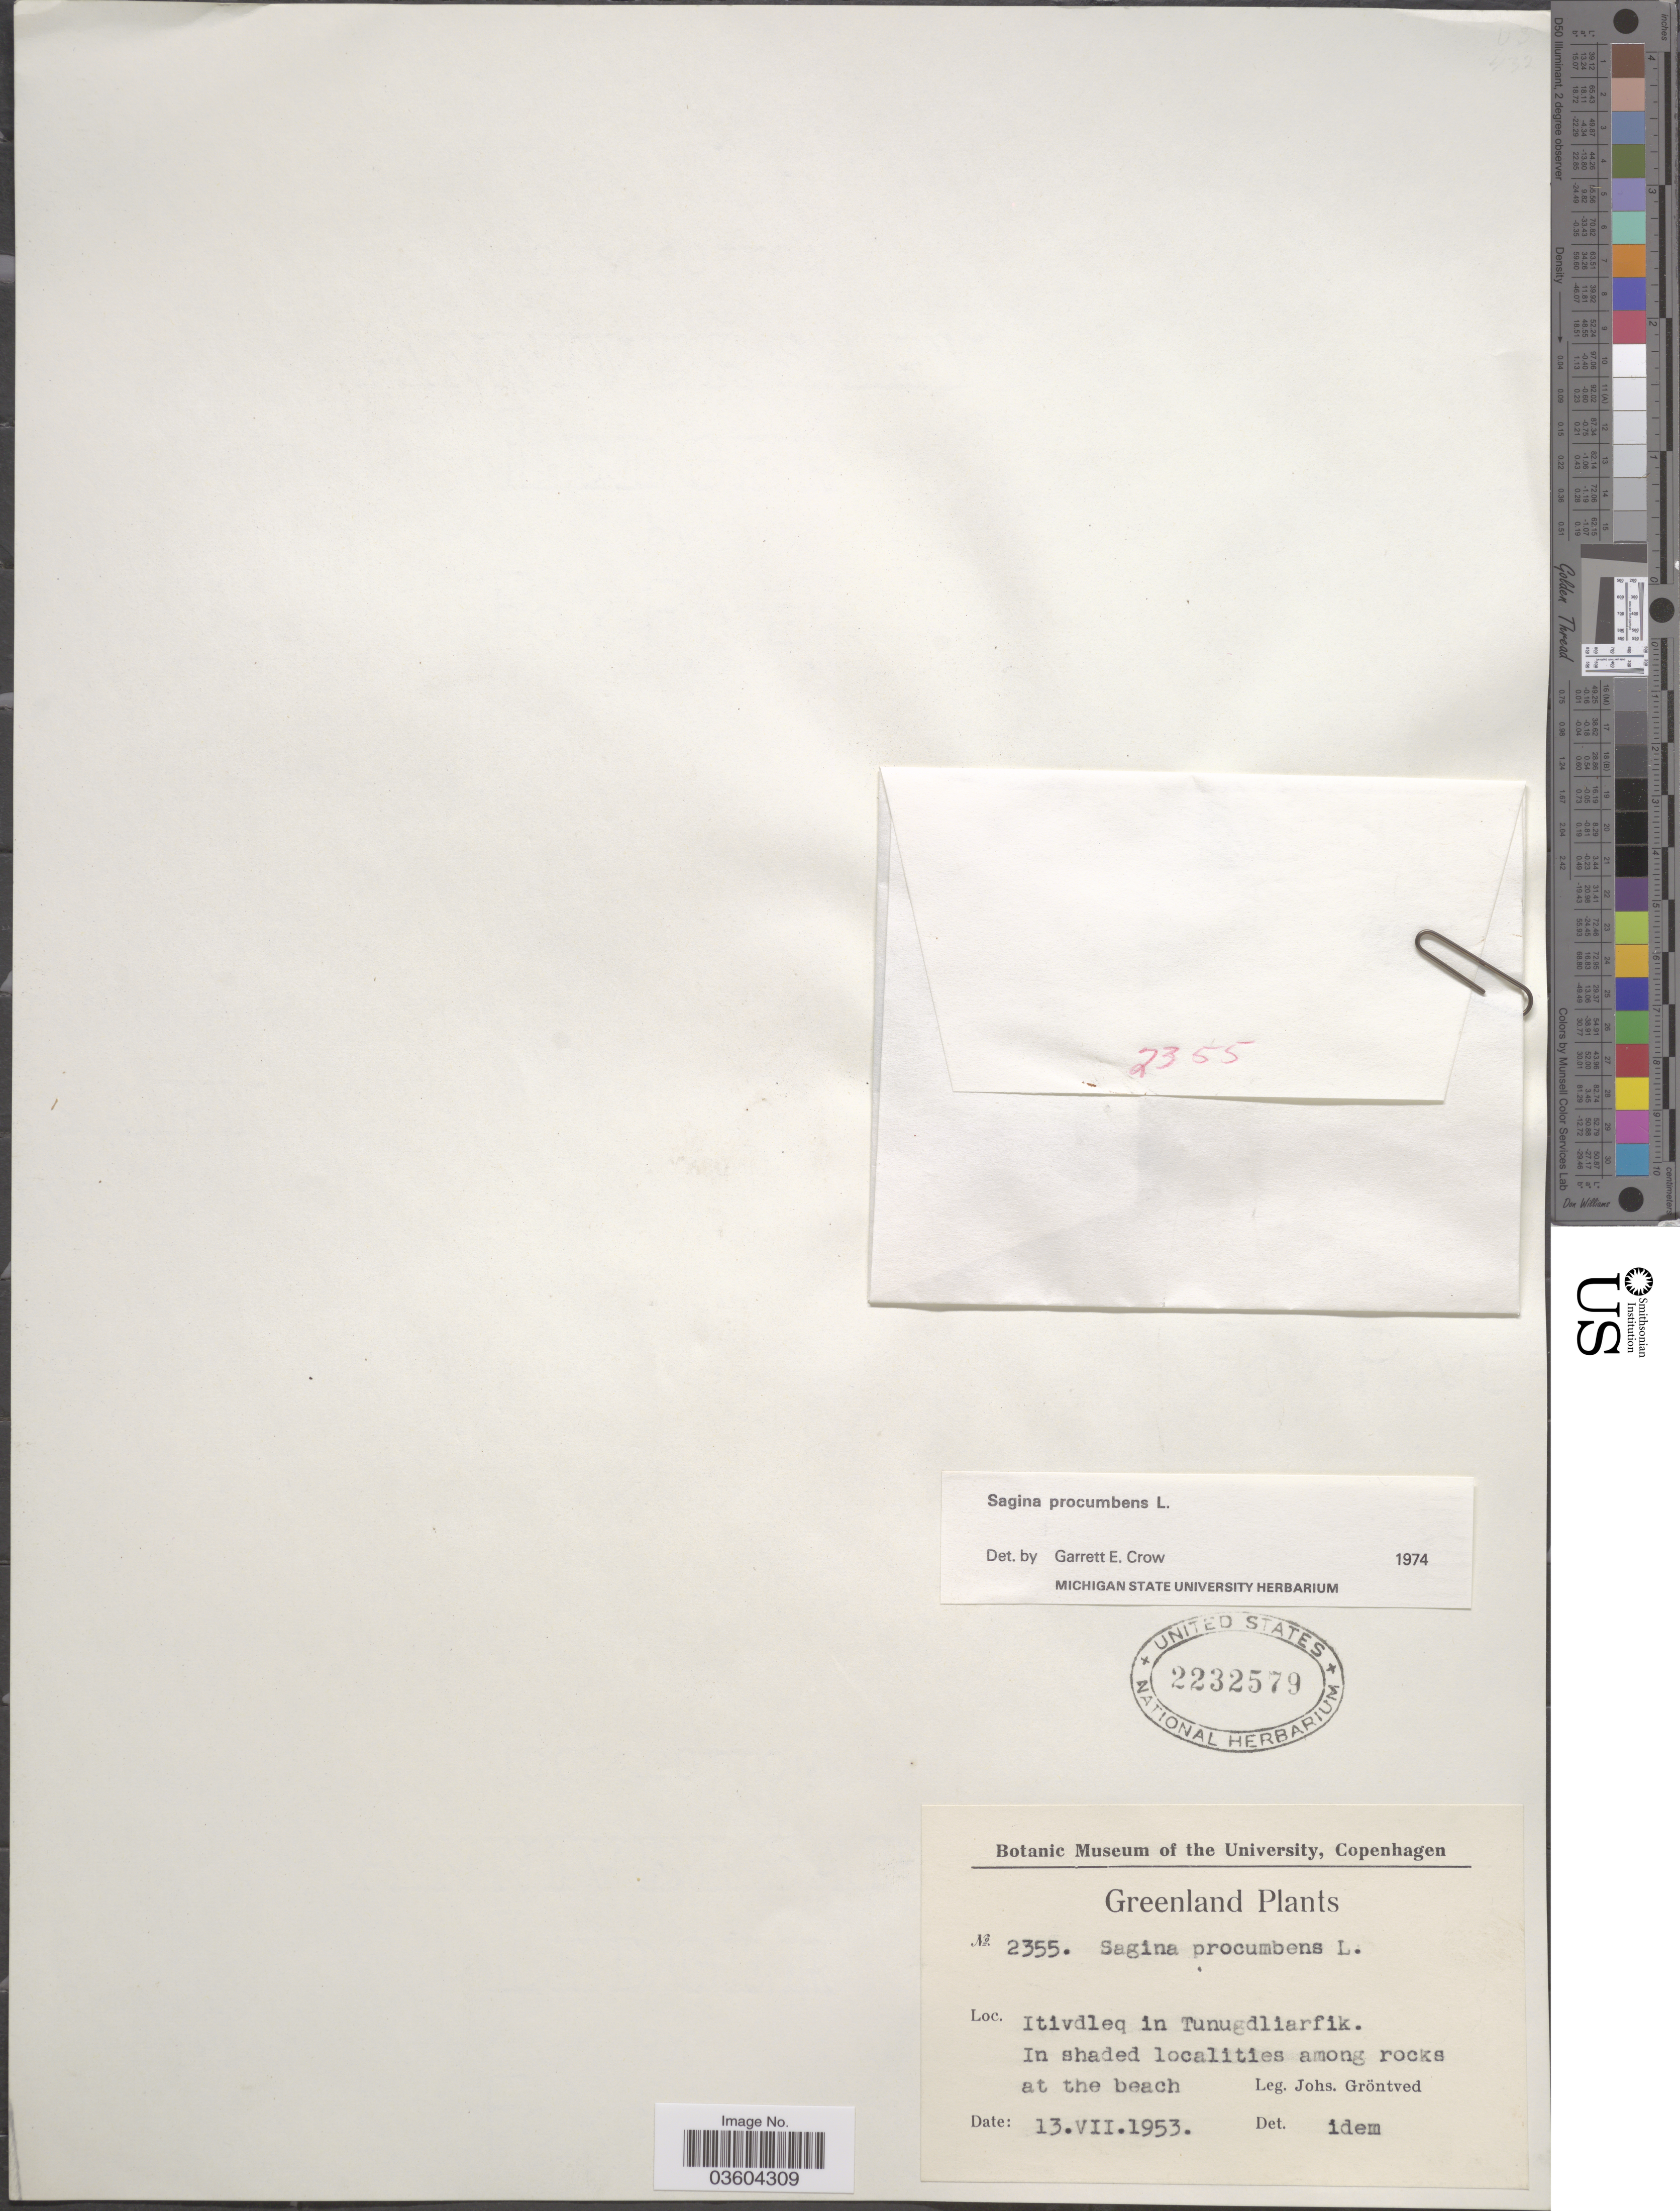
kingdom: Plantae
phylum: Tracheophyta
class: Magnoliopsida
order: Caryophyllales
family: Caryophyllaceae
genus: Sagina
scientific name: Sagina procumbens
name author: L.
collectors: J. Grøntved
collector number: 2355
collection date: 1953-07-13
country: Greenland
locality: Itivdleg in Tunugdliarfik. In shaded localities among rocks at the beach.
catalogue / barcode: US 2232579